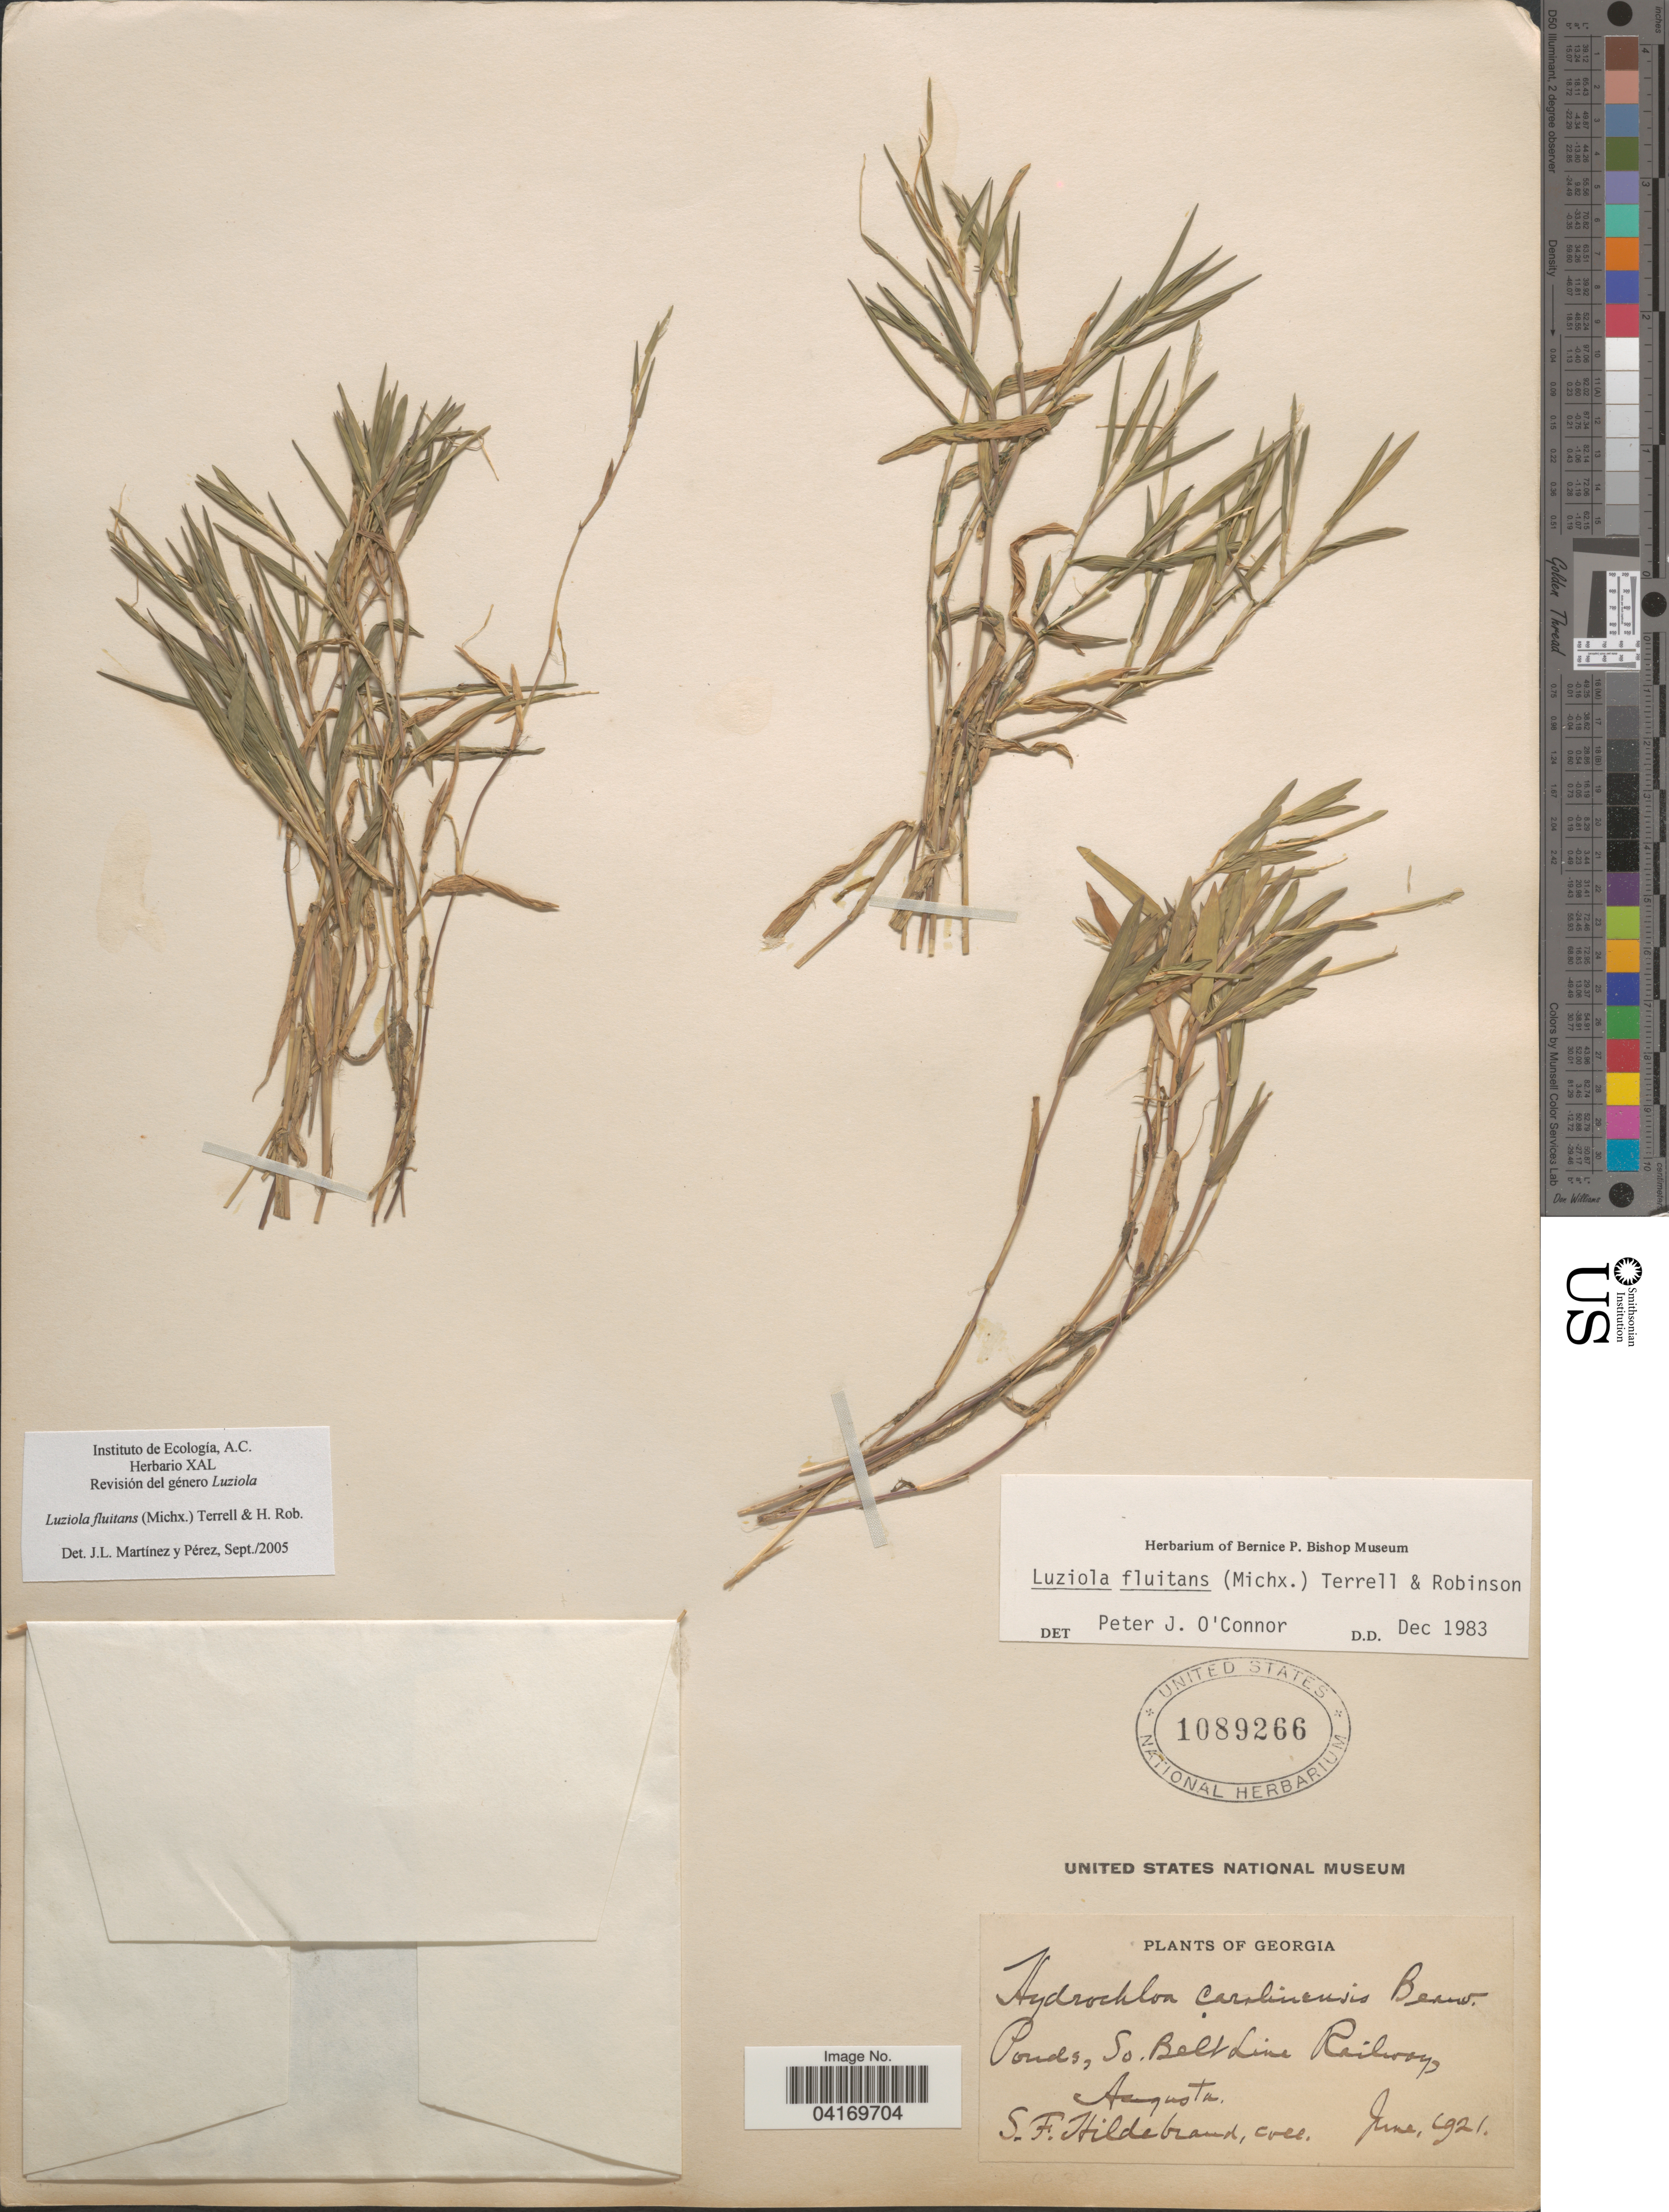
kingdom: Plantae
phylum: Tracheophyta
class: Liliopsida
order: Poales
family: Poaceae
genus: Luziola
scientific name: Luziola fluitans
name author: (Michx.) Terrell & H. Rob.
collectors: S. Hildebrand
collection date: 1921-06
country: United States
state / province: Georgia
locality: Ponds, So. Belt Line Railway, Augusta.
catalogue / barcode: US 1089266